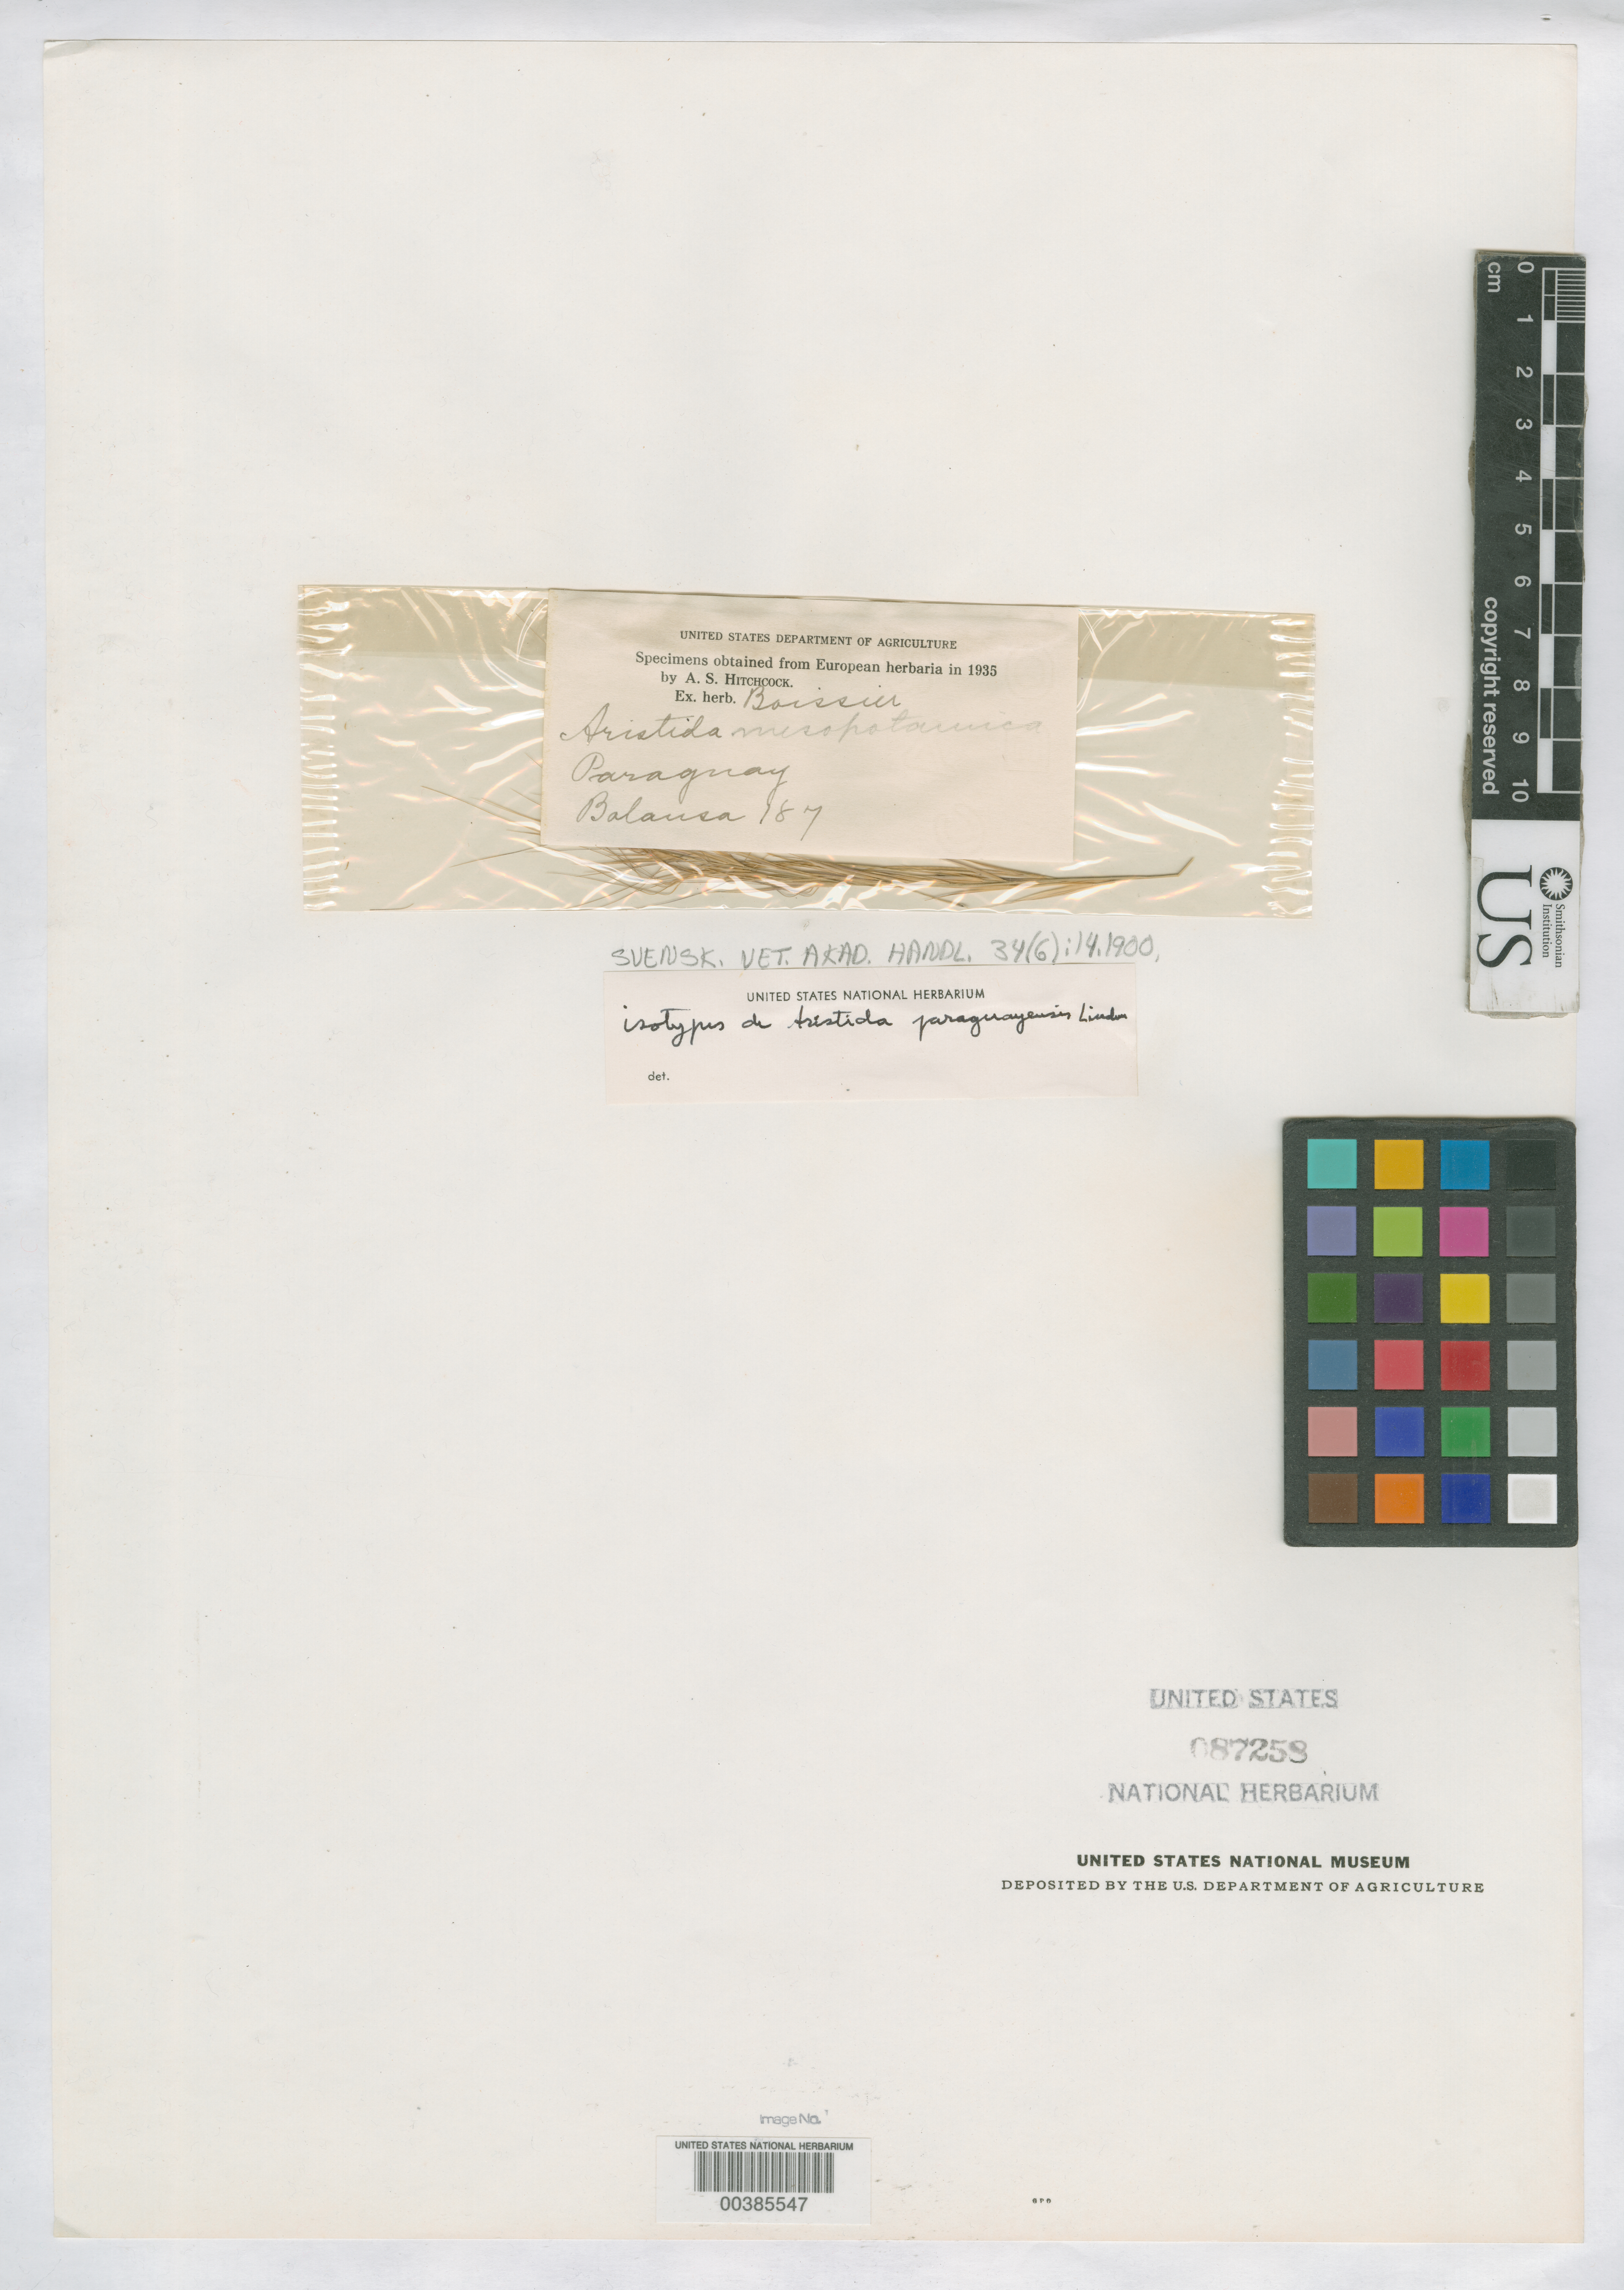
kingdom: Plantae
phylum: Tracheophyta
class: Liliopsida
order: Poales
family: Poaceae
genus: Aristida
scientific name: Aristida paraguayensis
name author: Lindm.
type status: Type Fragment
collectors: B. Balansa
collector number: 187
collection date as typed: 1875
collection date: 1875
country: Paraguay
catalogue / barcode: US 87258